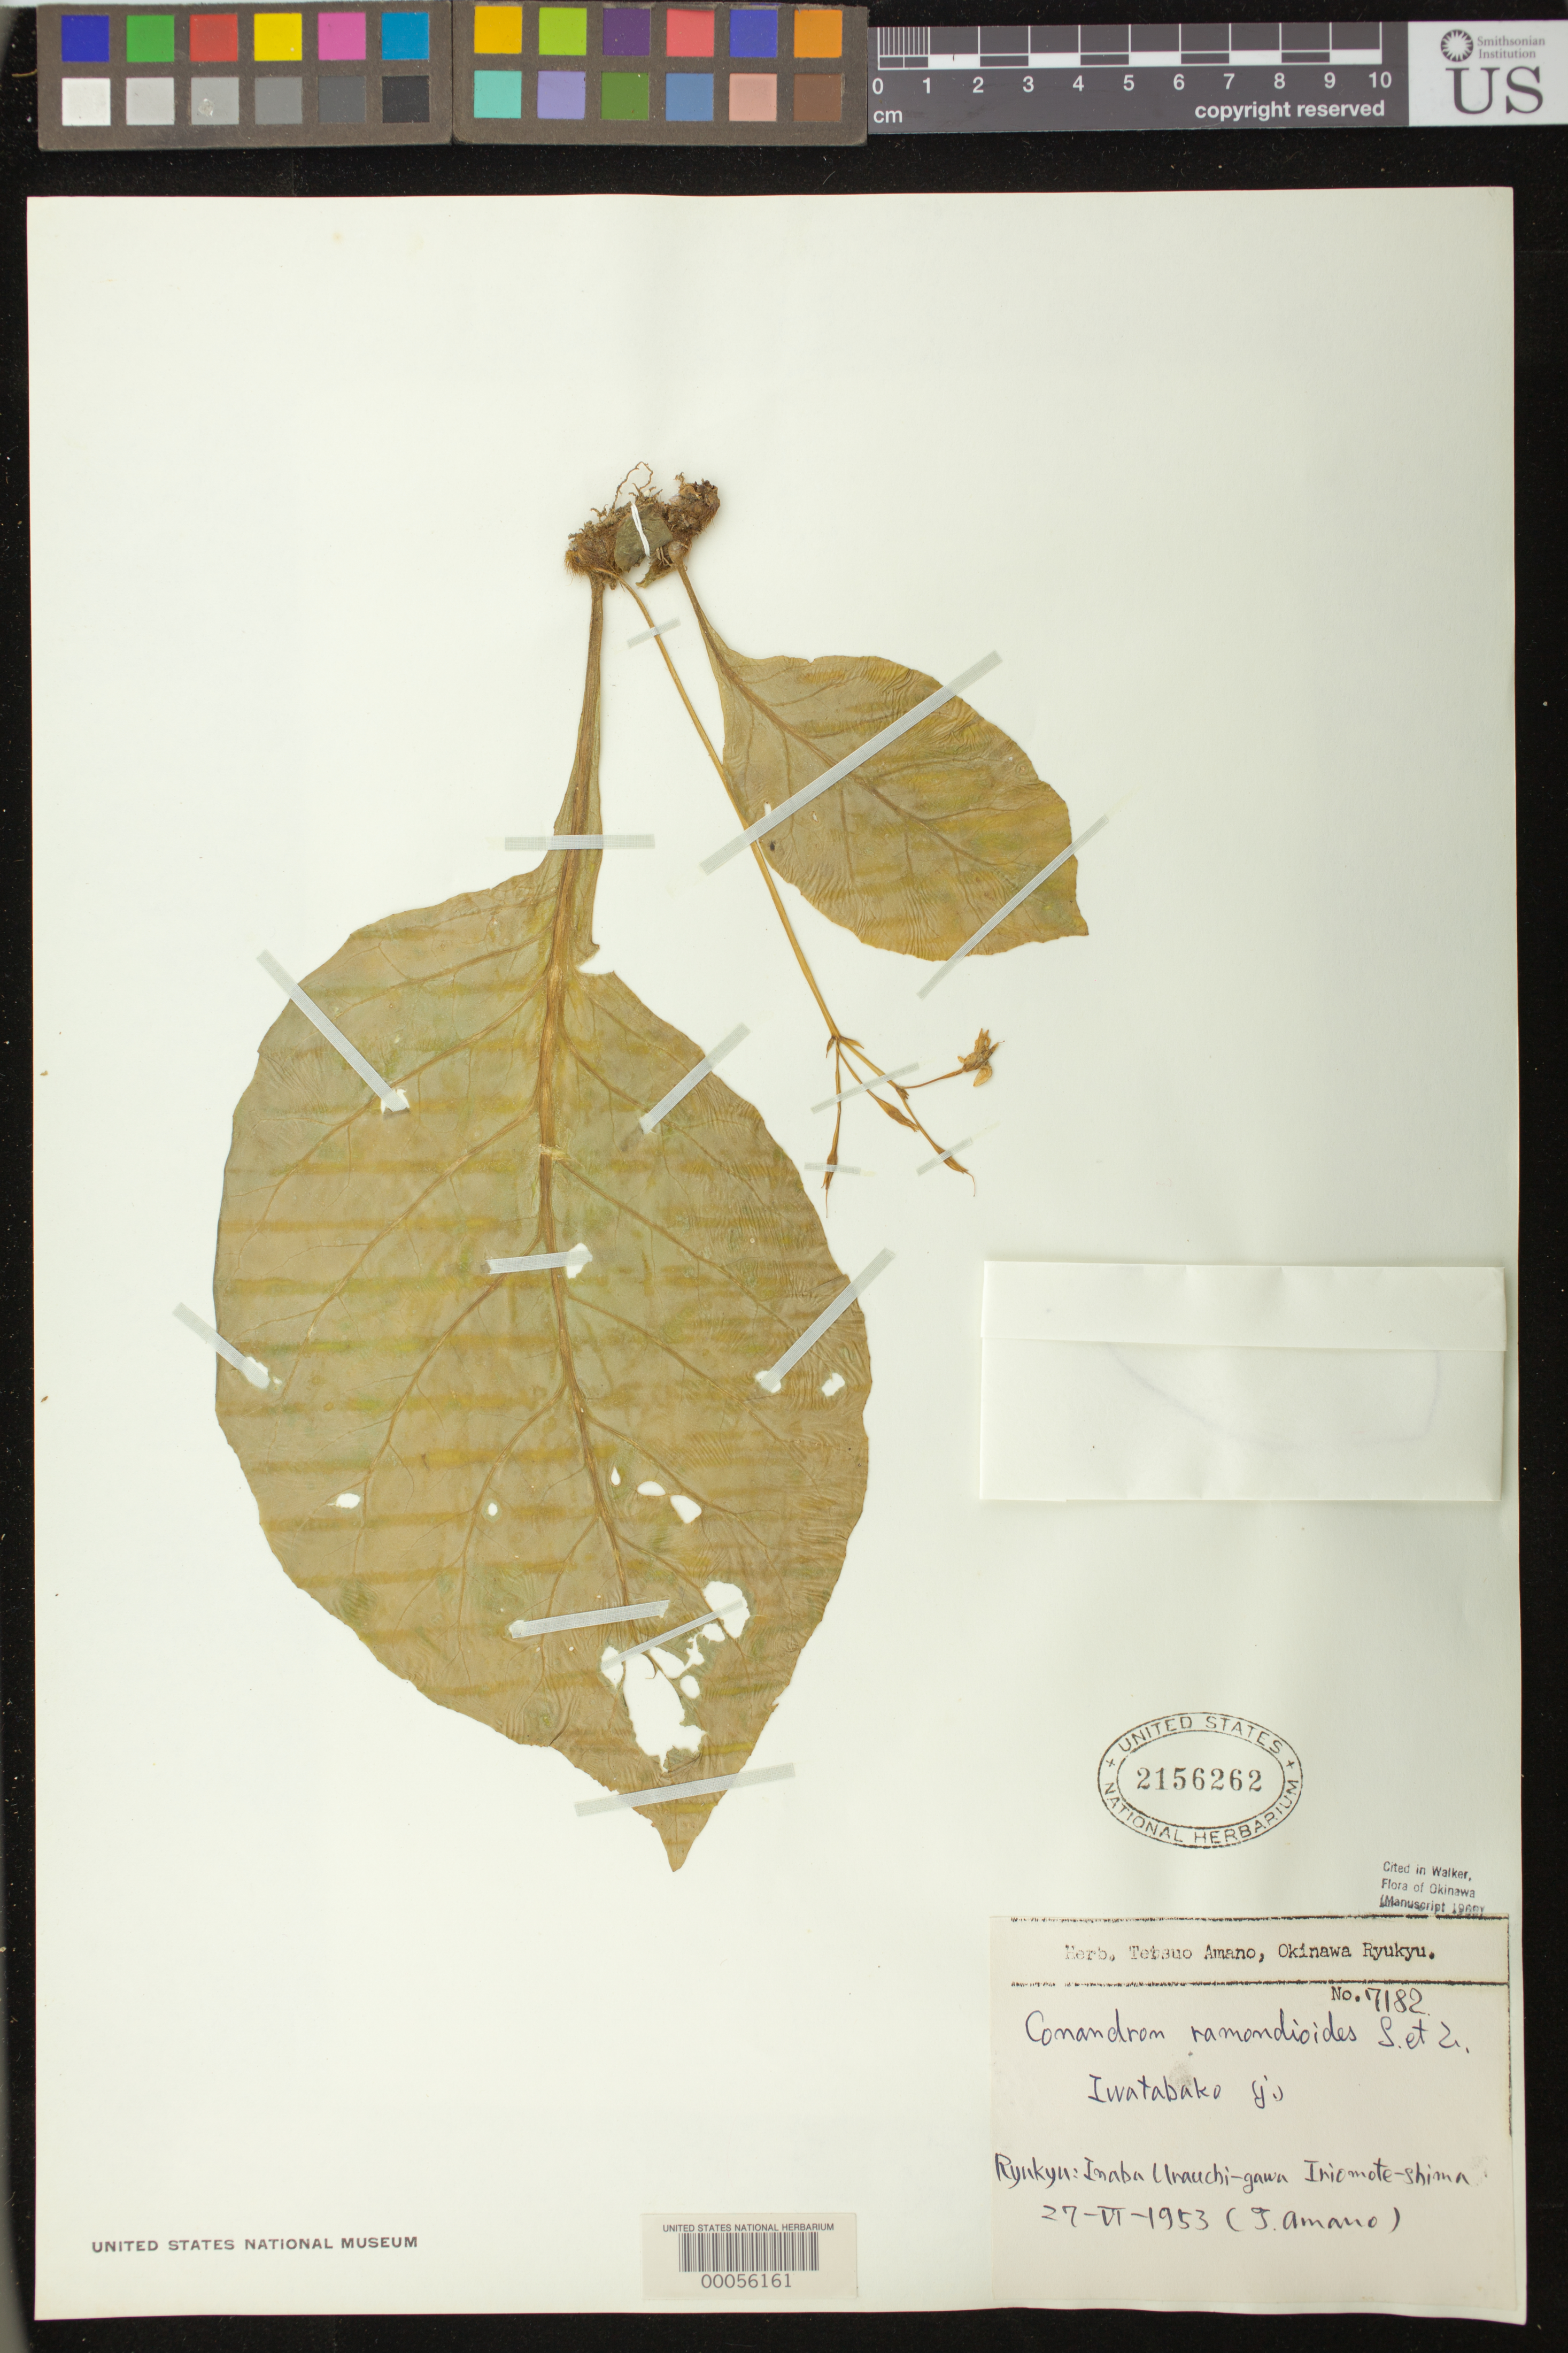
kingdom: Plantae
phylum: Tracheophyta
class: Magnoliopsida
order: Lamiales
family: Gesneriaceae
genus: Conandron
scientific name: Conandron ramondioides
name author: Siebold & Zucc.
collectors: T. Amano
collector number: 7182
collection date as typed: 27 Jun 1953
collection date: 1953-06-27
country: Japan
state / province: Okinawa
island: Iriomote I.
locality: Inaba urauchi-gawa irimote-shima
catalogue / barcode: US 2156262